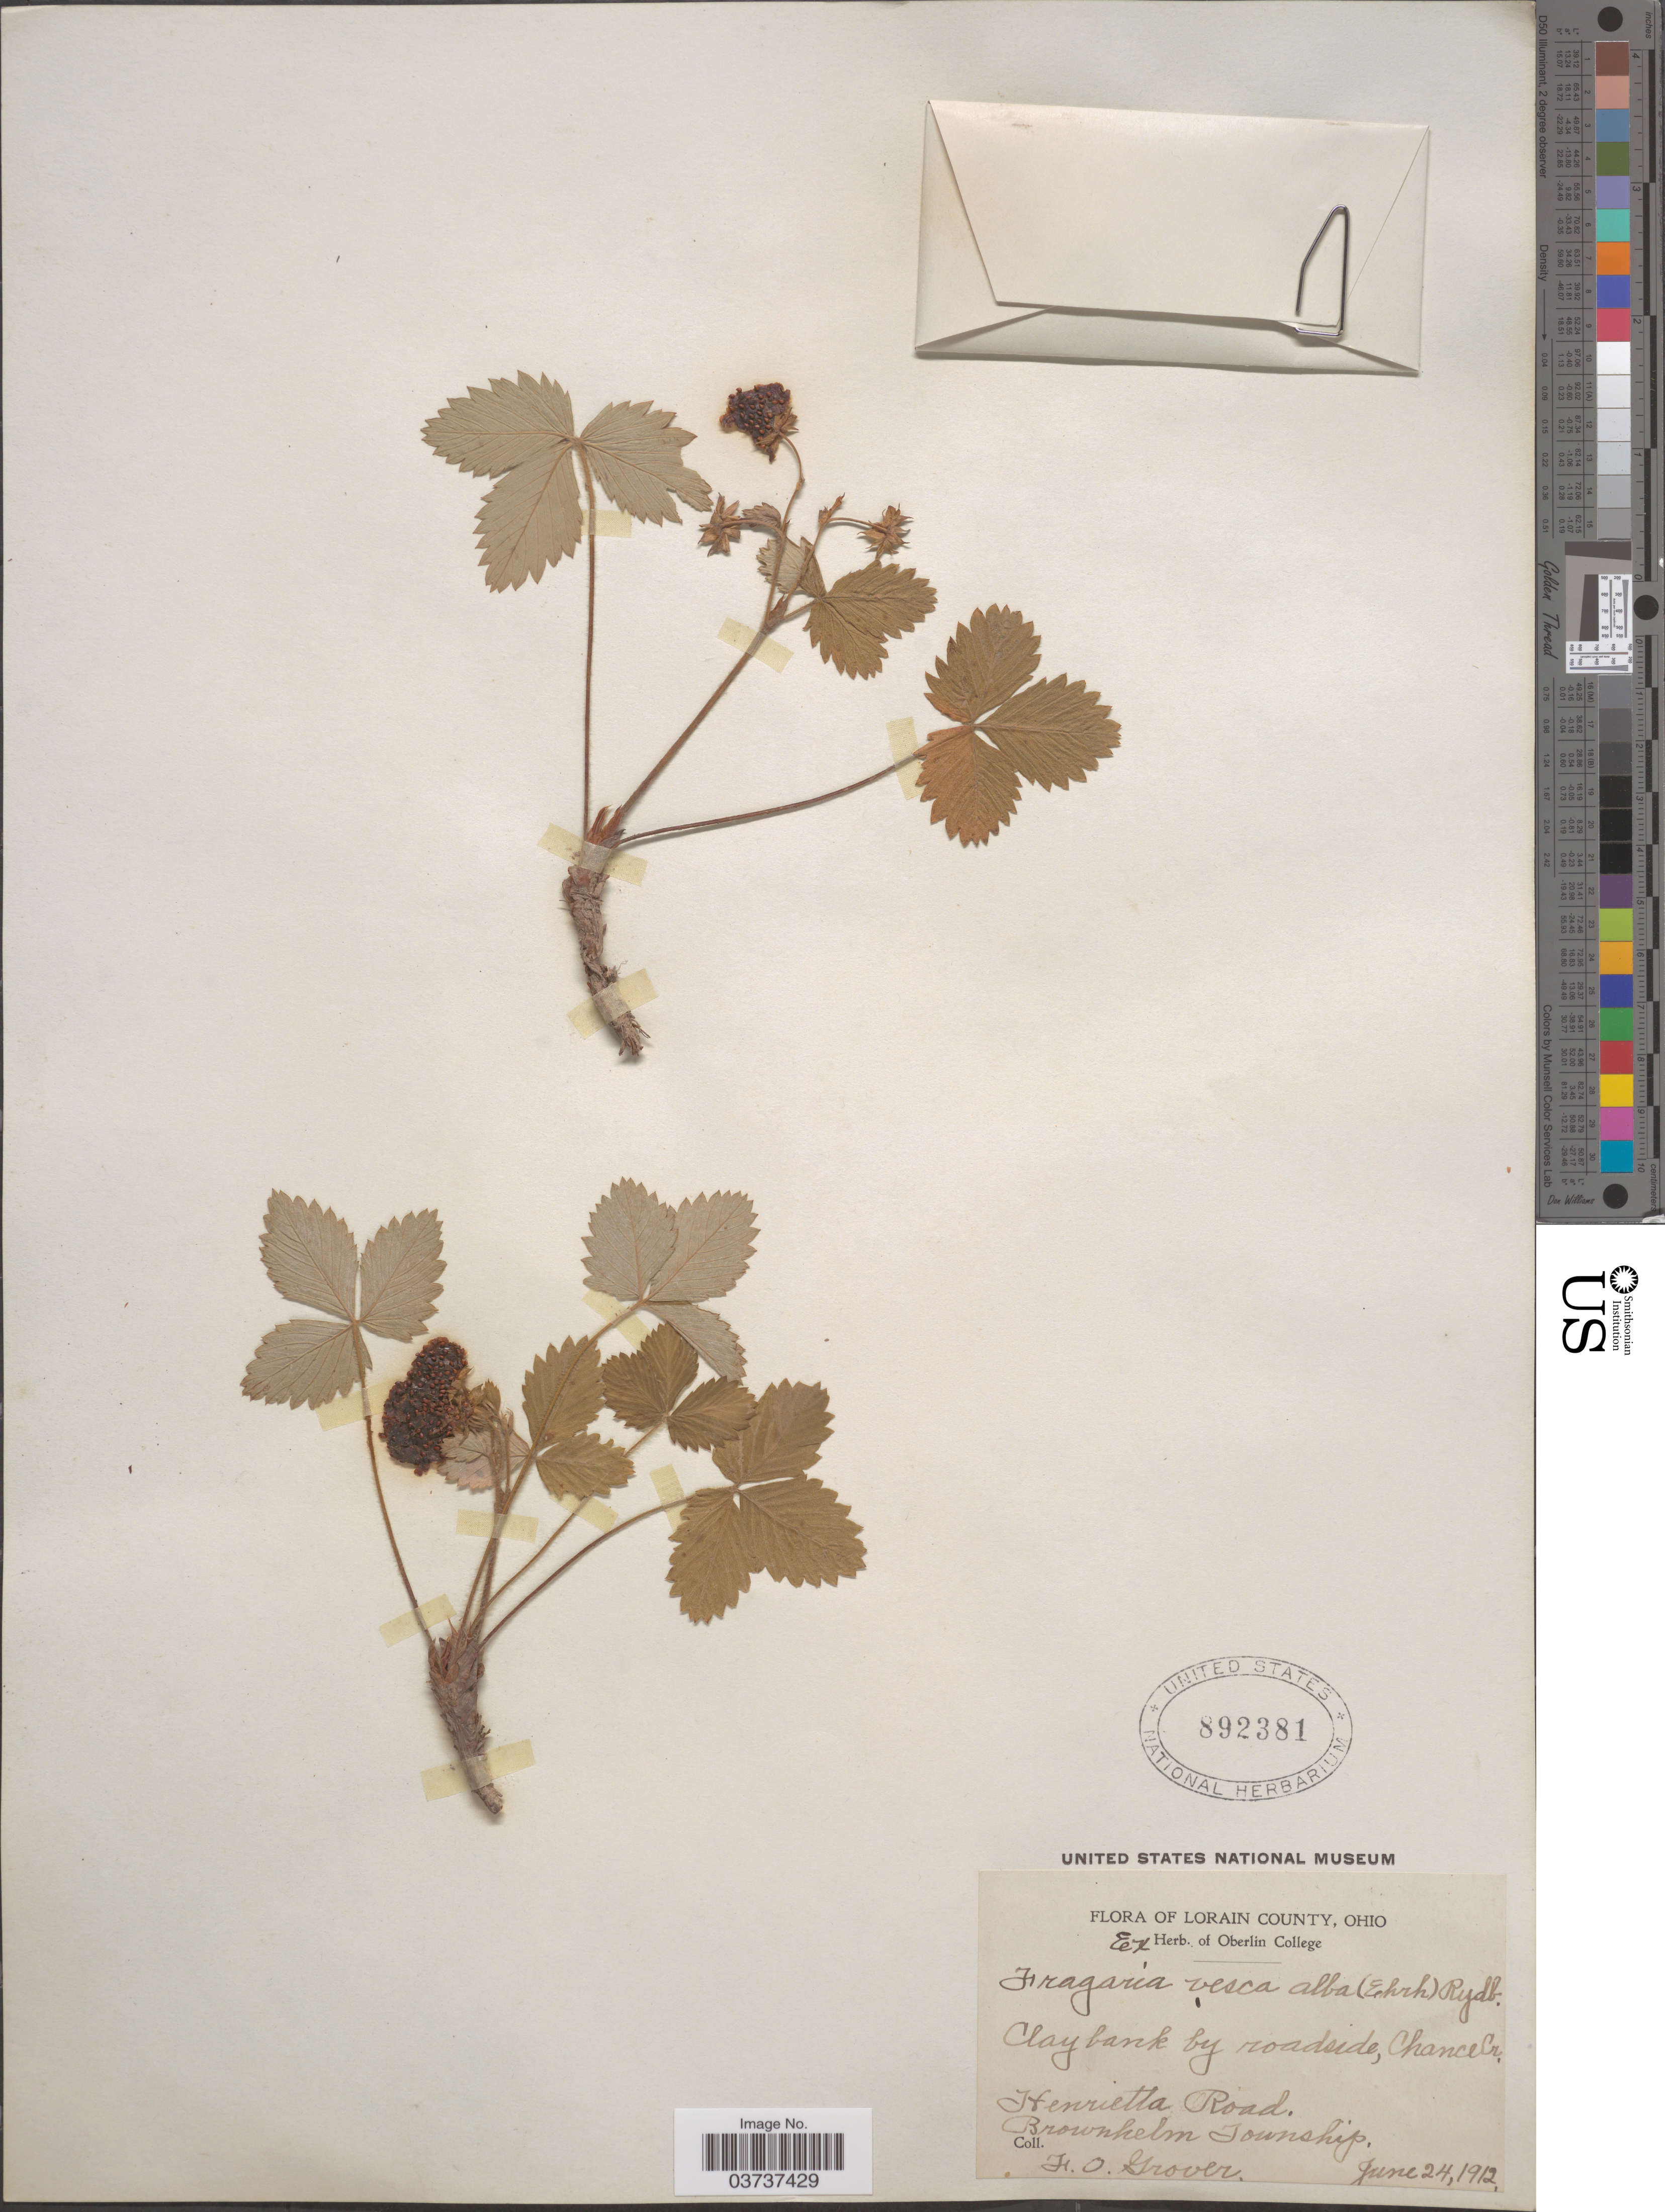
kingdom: Plantae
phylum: Tracheophyta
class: Magnoliopsida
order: Rosales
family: Rosaceae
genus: Fragaria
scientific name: Fragaria vesca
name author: L.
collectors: F. Grover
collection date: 1912-06-24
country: United States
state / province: Ohio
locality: Lorain County. Chance Cr. Henrietta Road. Brownhelm Township.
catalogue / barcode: US 892381